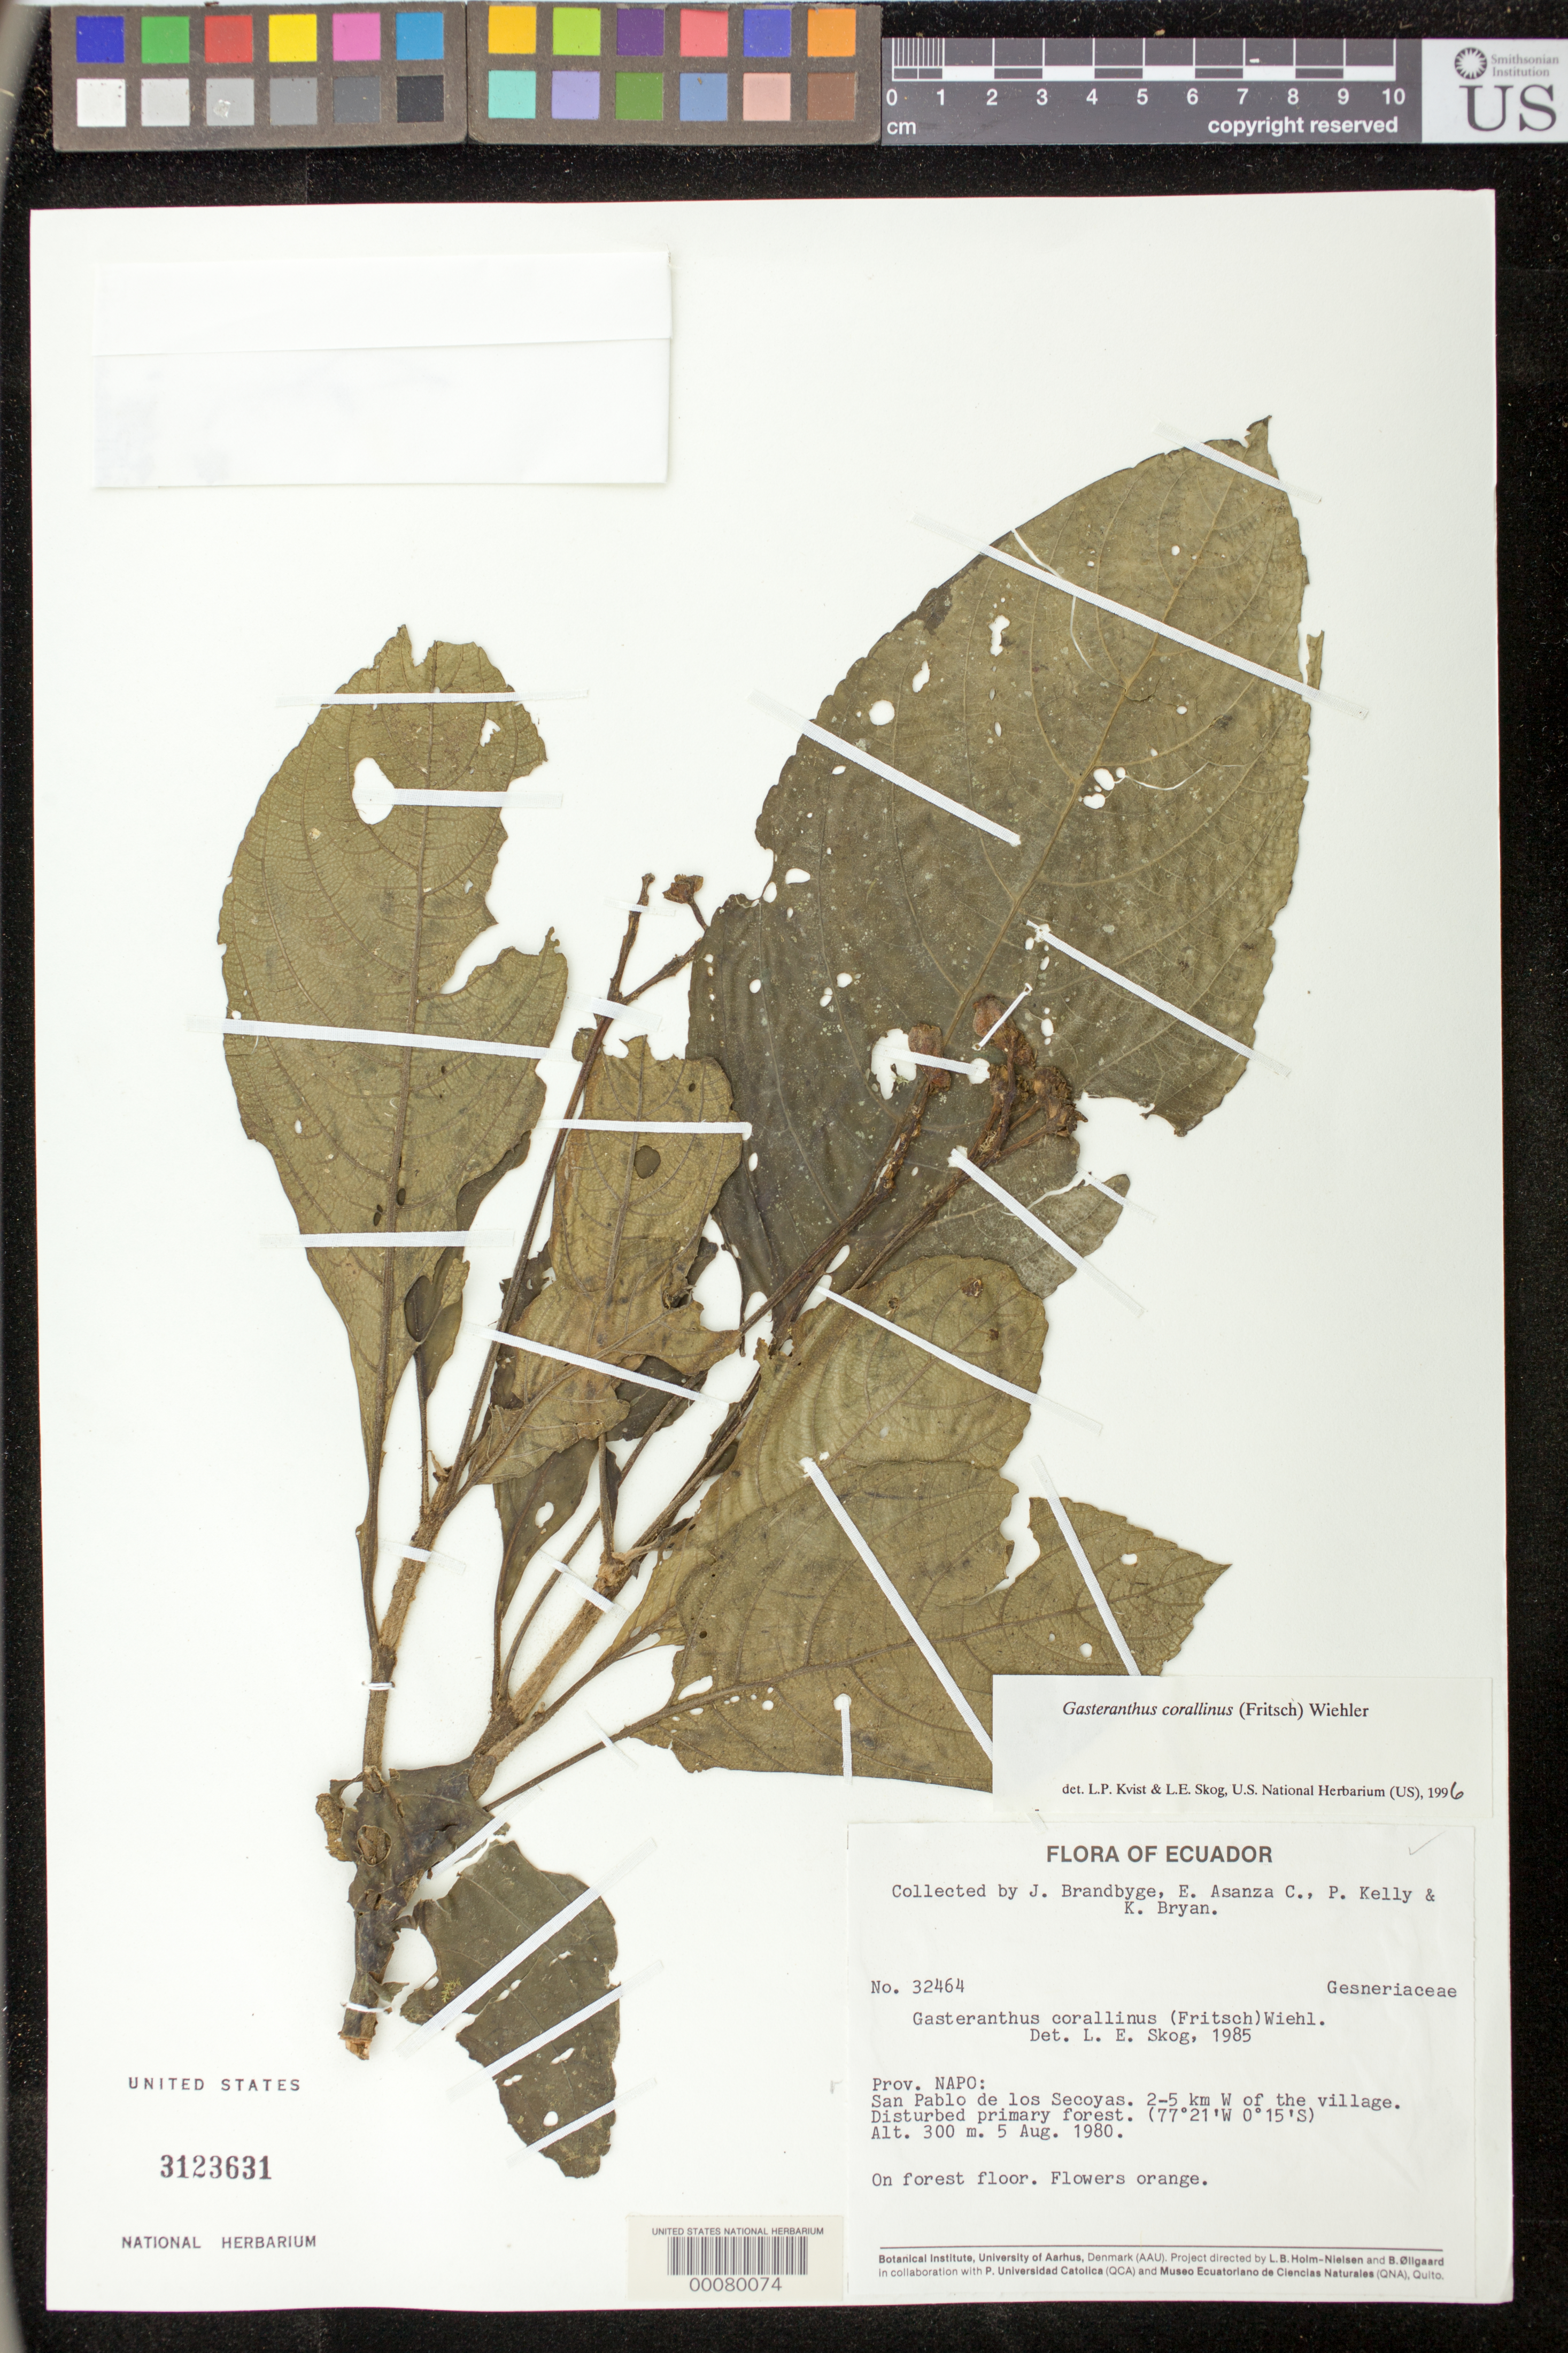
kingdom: Plantae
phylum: Tracheophyta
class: Magnoliopsida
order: Lamiales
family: Gesneriaceae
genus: Gasteranthus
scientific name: Gasteranthus corallinus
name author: (Fritsch) Wiehler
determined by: Skog, Laurence E.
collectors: J. Brandbyge, E. Asanza C., P. Kelly & K. Bryan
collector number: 32464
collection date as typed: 05 Aug 1980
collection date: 1980-08-05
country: Ecuador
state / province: Sucumbíos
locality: ("Napo.") San Pablo de los Secoyas, 2-5 km W of the village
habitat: Disturbed primary forest; on forest floor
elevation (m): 300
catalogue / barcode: US 3123631